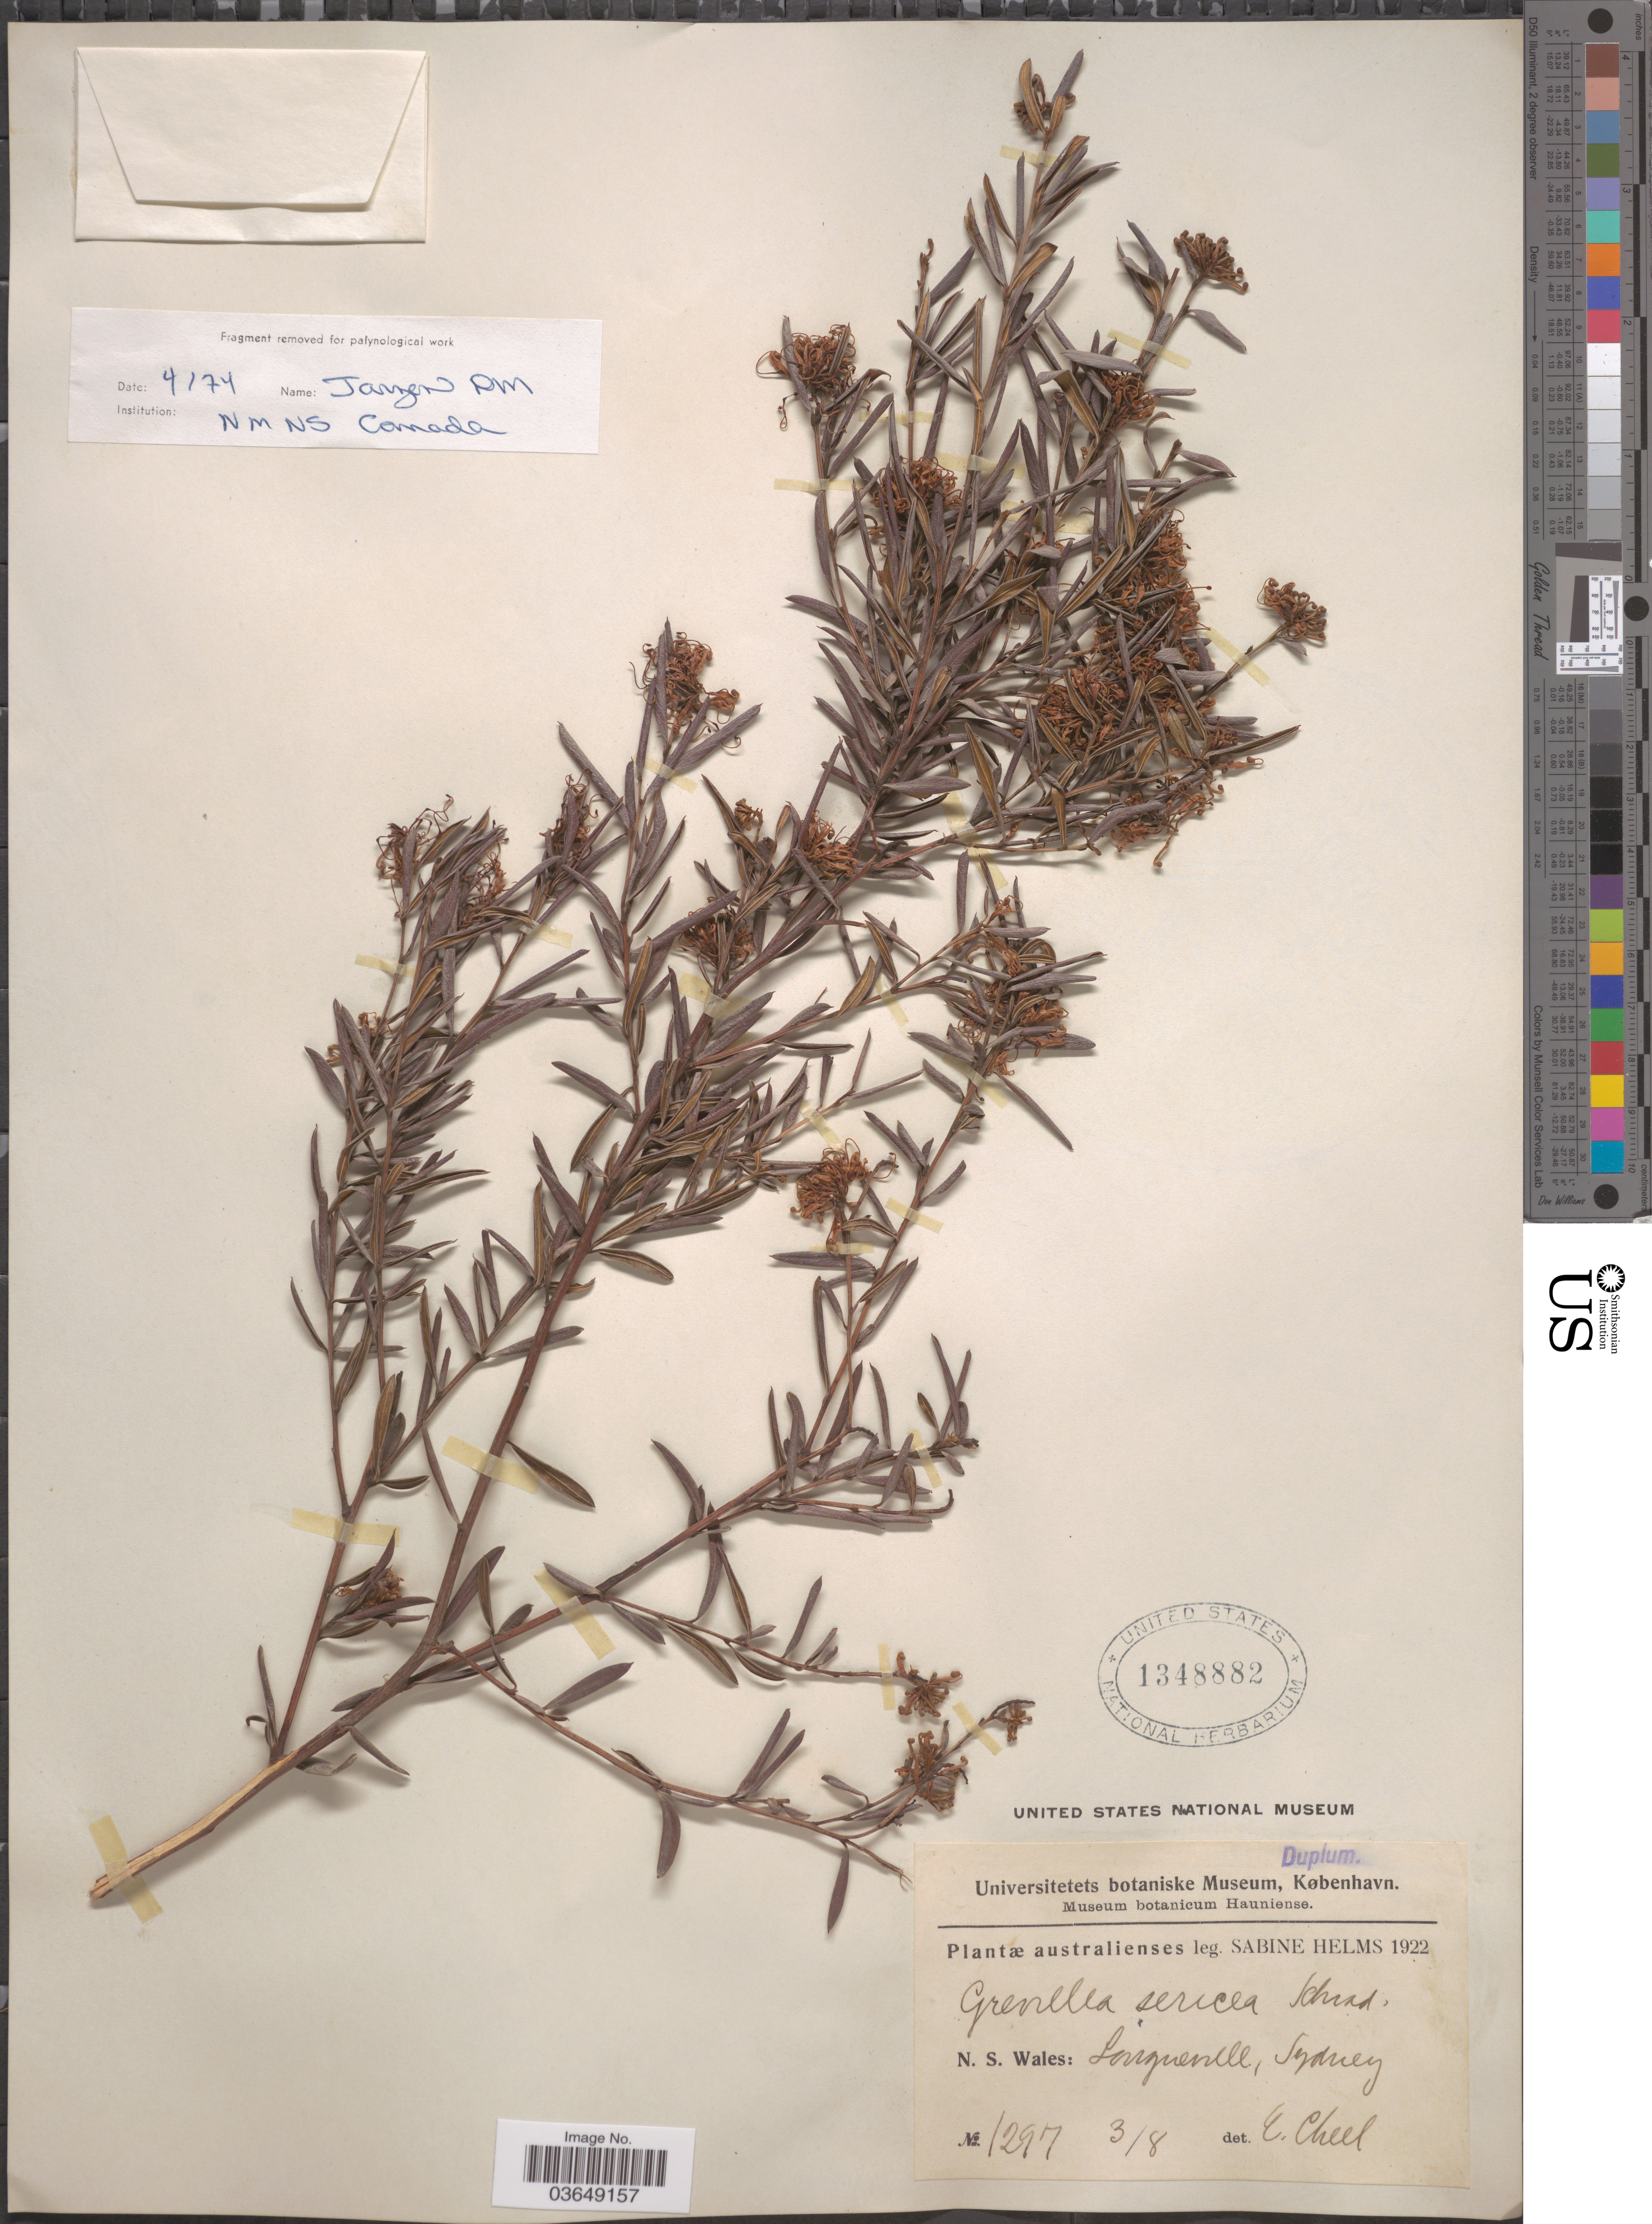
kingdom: Plantae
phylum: Tracheophyta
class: Magnoliopsida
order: Proteales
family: Proteaceae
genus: Grevillea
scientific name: Grevillea sericea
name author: (Sm.) R. Br.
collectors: S. Helms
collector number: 1297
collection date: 1922-08-03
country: Australia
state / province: New South Wales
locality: Longueville, Sydney.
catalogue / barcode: US 1348882